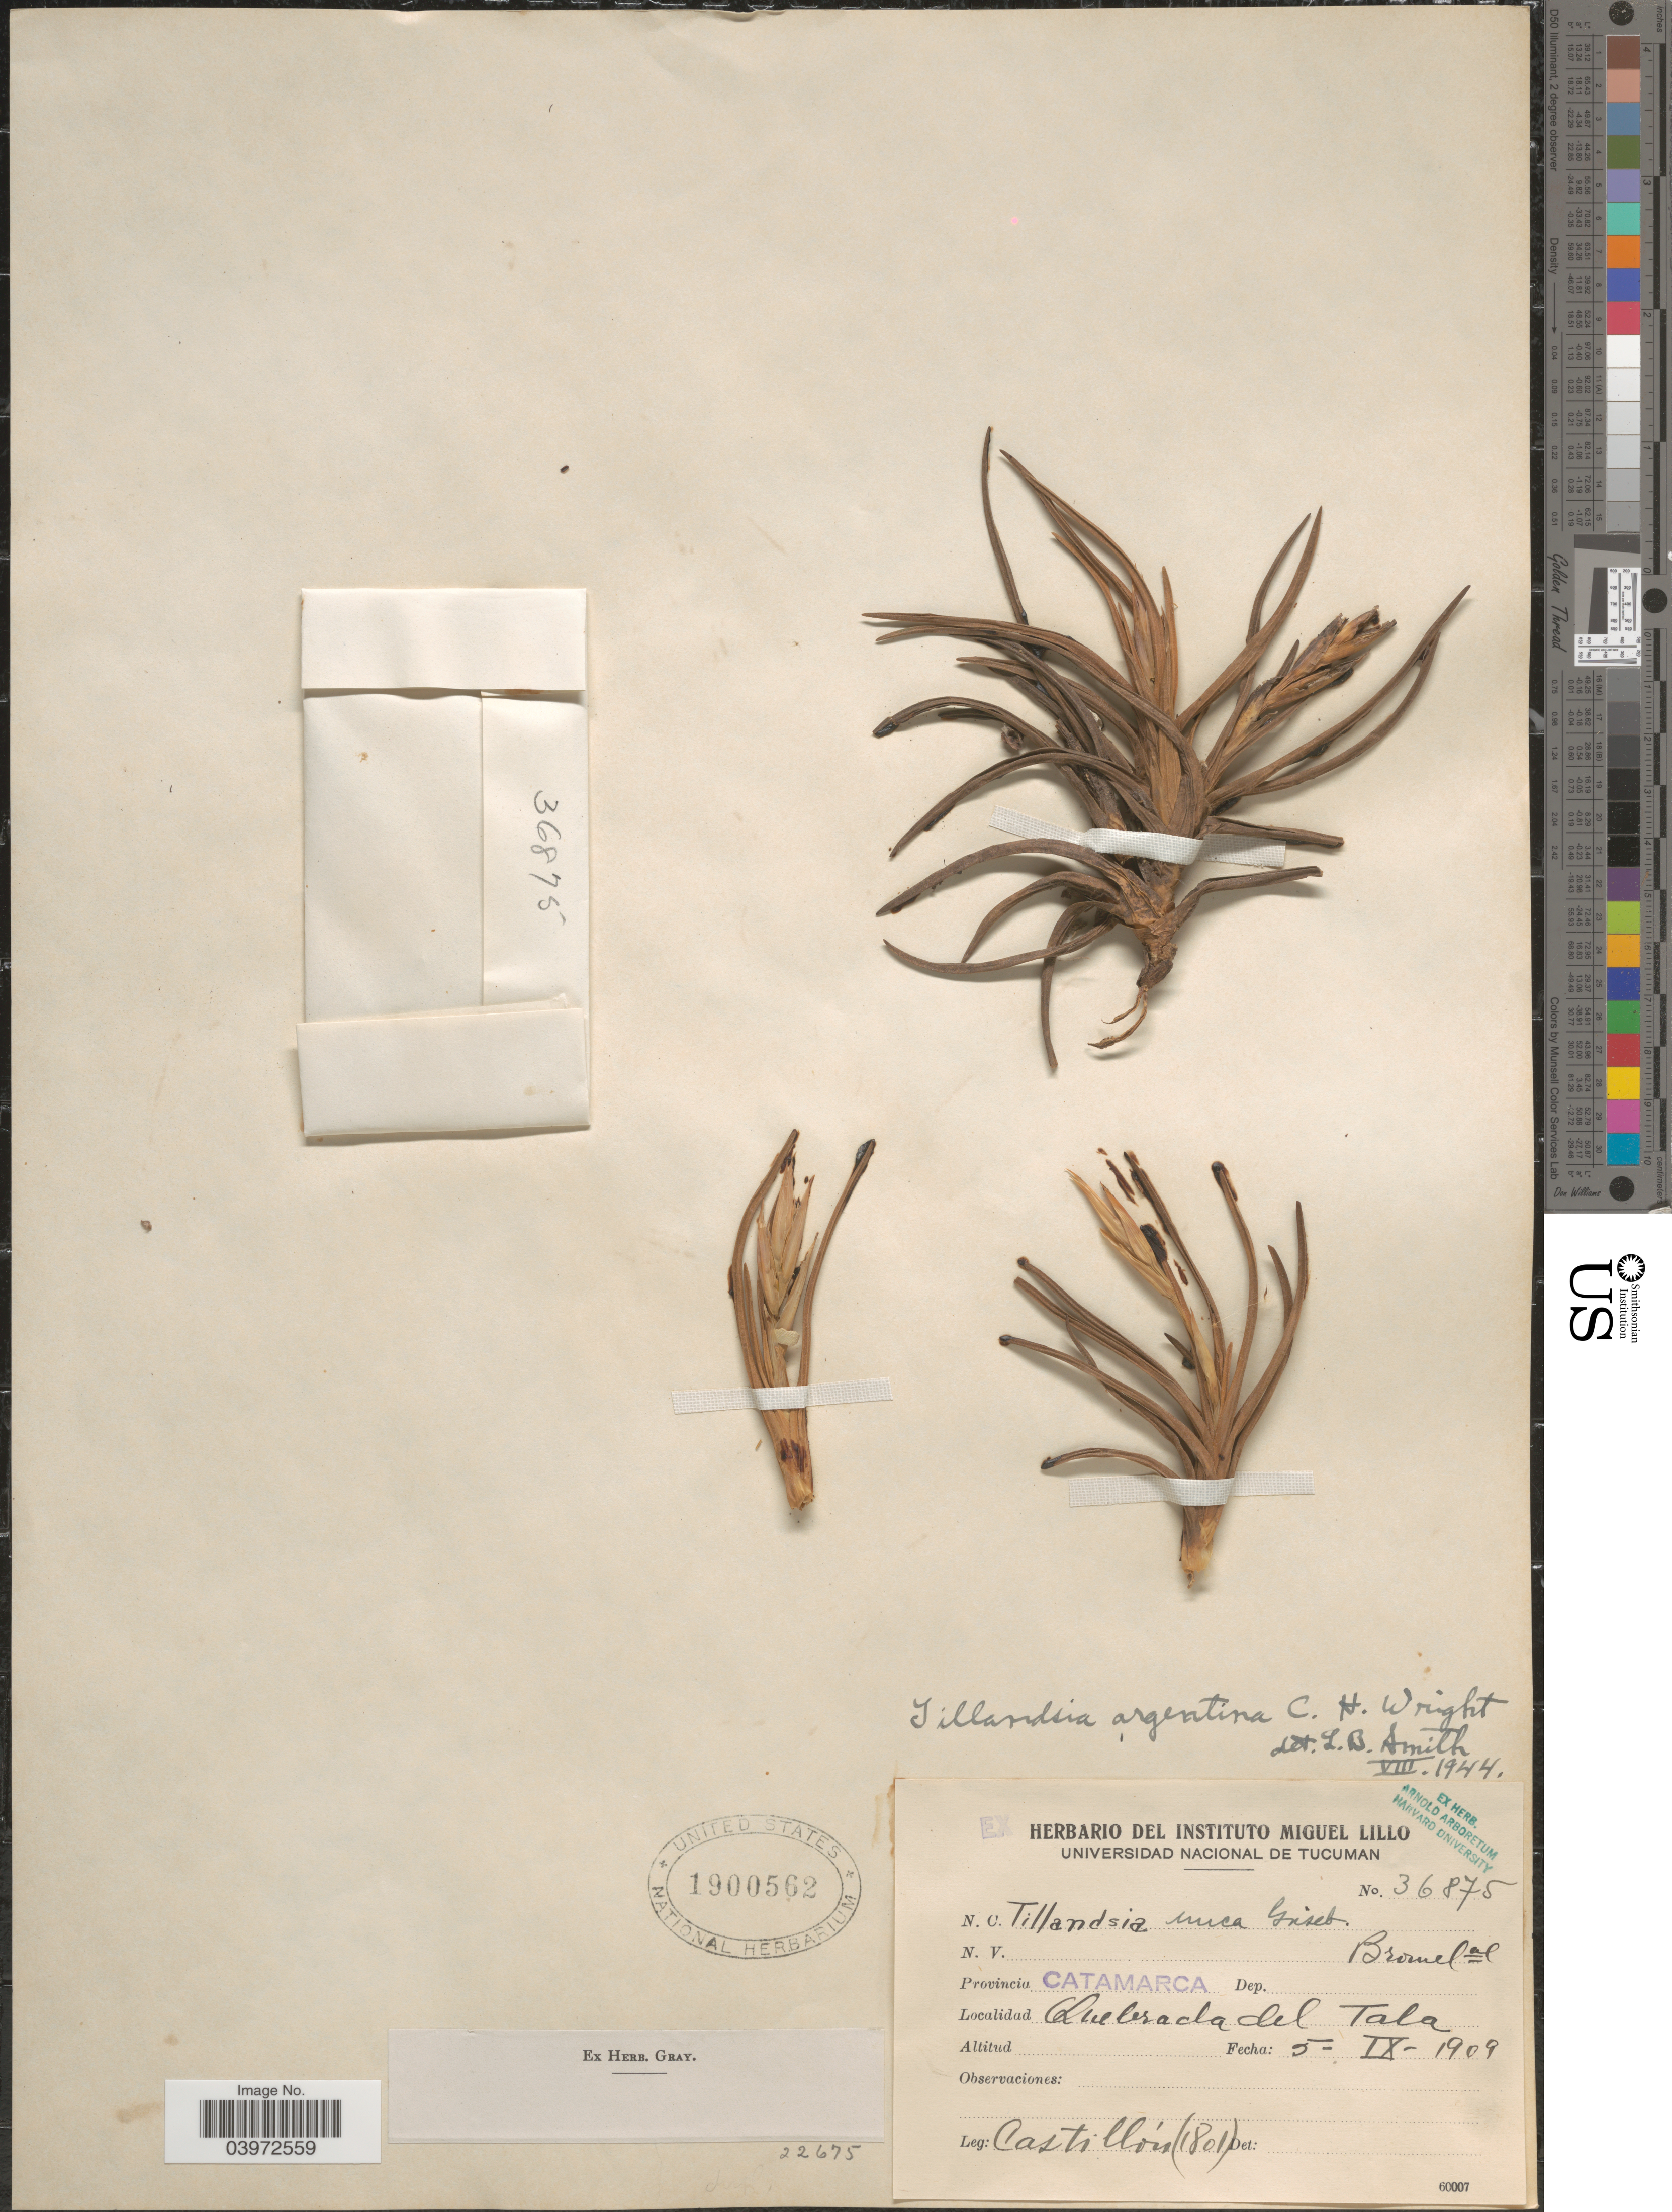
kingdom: Plantae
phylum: Tracheophyta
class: Liliopsida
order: Poales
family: Bromeliaceae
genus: Tillandsia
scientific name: Tillandsia argentina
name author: C.H. Wright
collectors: Castillon, --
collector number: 1801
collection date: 1909-09-05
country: Argentina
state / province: Catamarca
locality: Quebrada del Tala.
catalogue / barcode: US 1900562